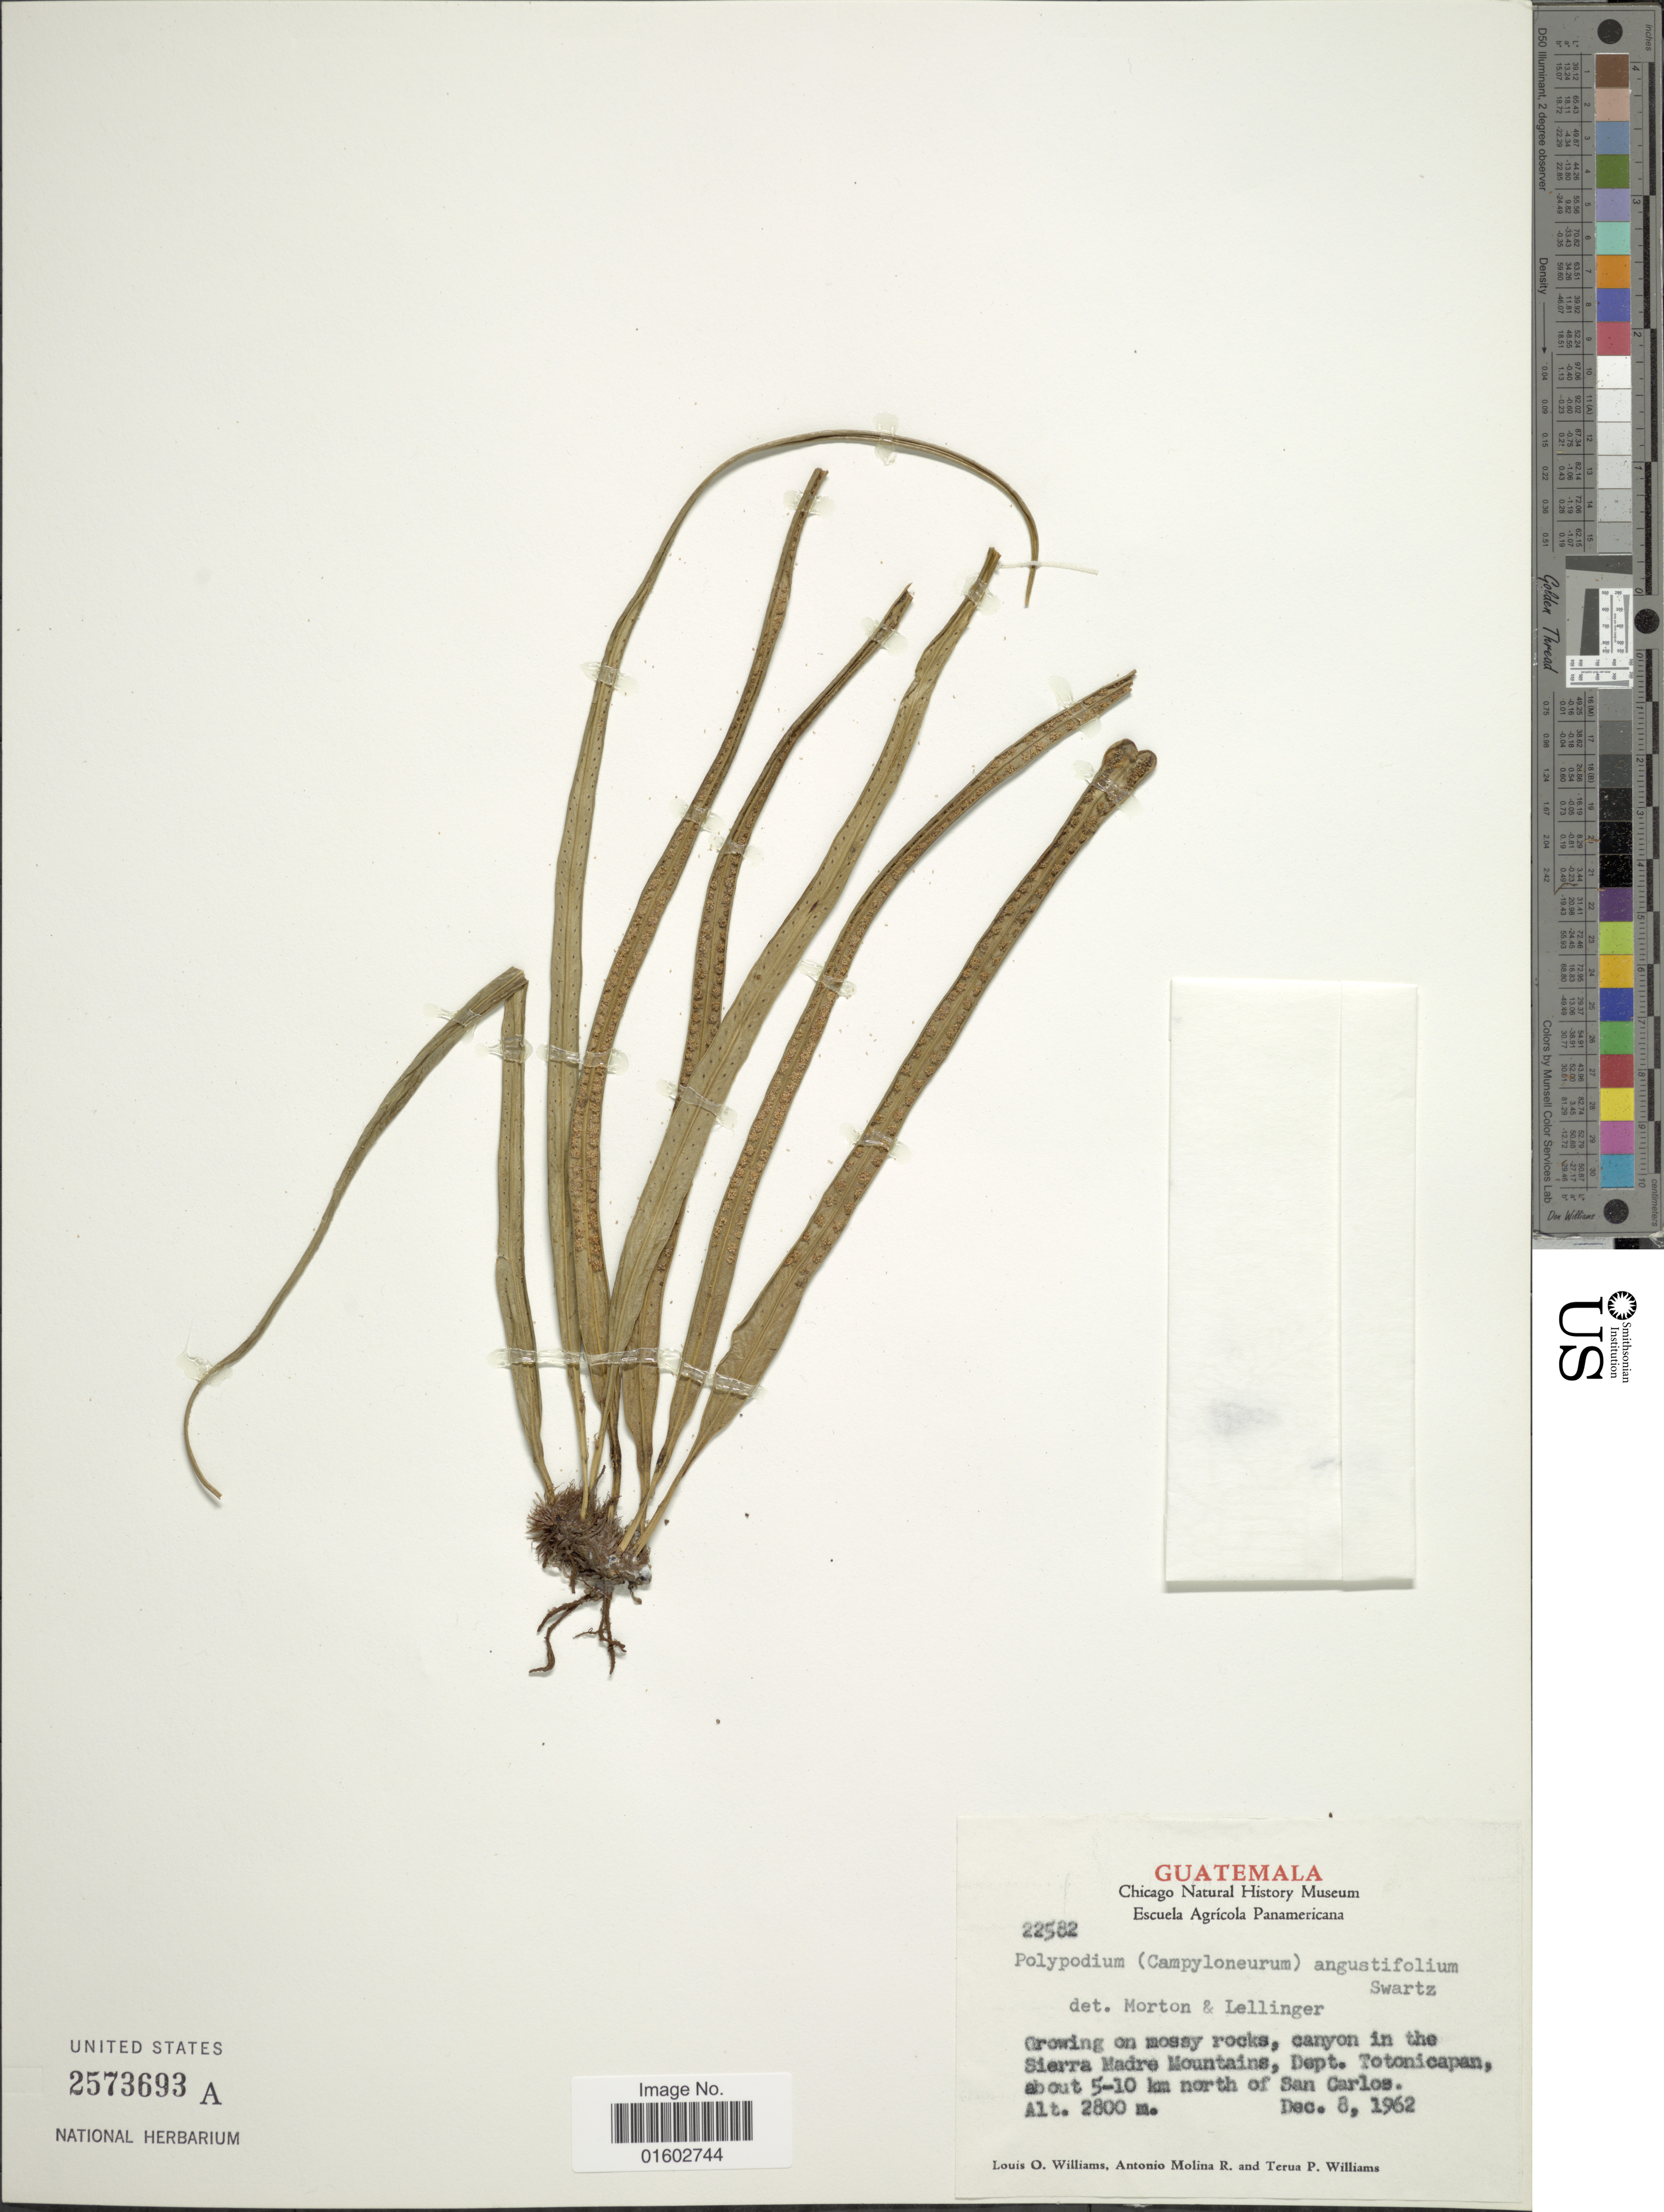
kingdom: Plantae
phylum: Tracheophyta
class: Polypodiopsida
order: Polypodiales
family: Polypodiaceae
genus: Campyloneurum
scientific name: Campyloneurum angustifolium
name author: (Sw.) Fée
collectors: L. O. Williams, A. Molina R. & T. P. Williams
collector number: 22582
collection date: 1962-12-08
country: Guatemala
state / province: Totonicapan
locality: Canyon in the Sierra Madre Mountains, Dept. Totonicapan, about 5-10 km north of San Carlos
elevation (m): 2800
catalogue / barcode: US 2573693A